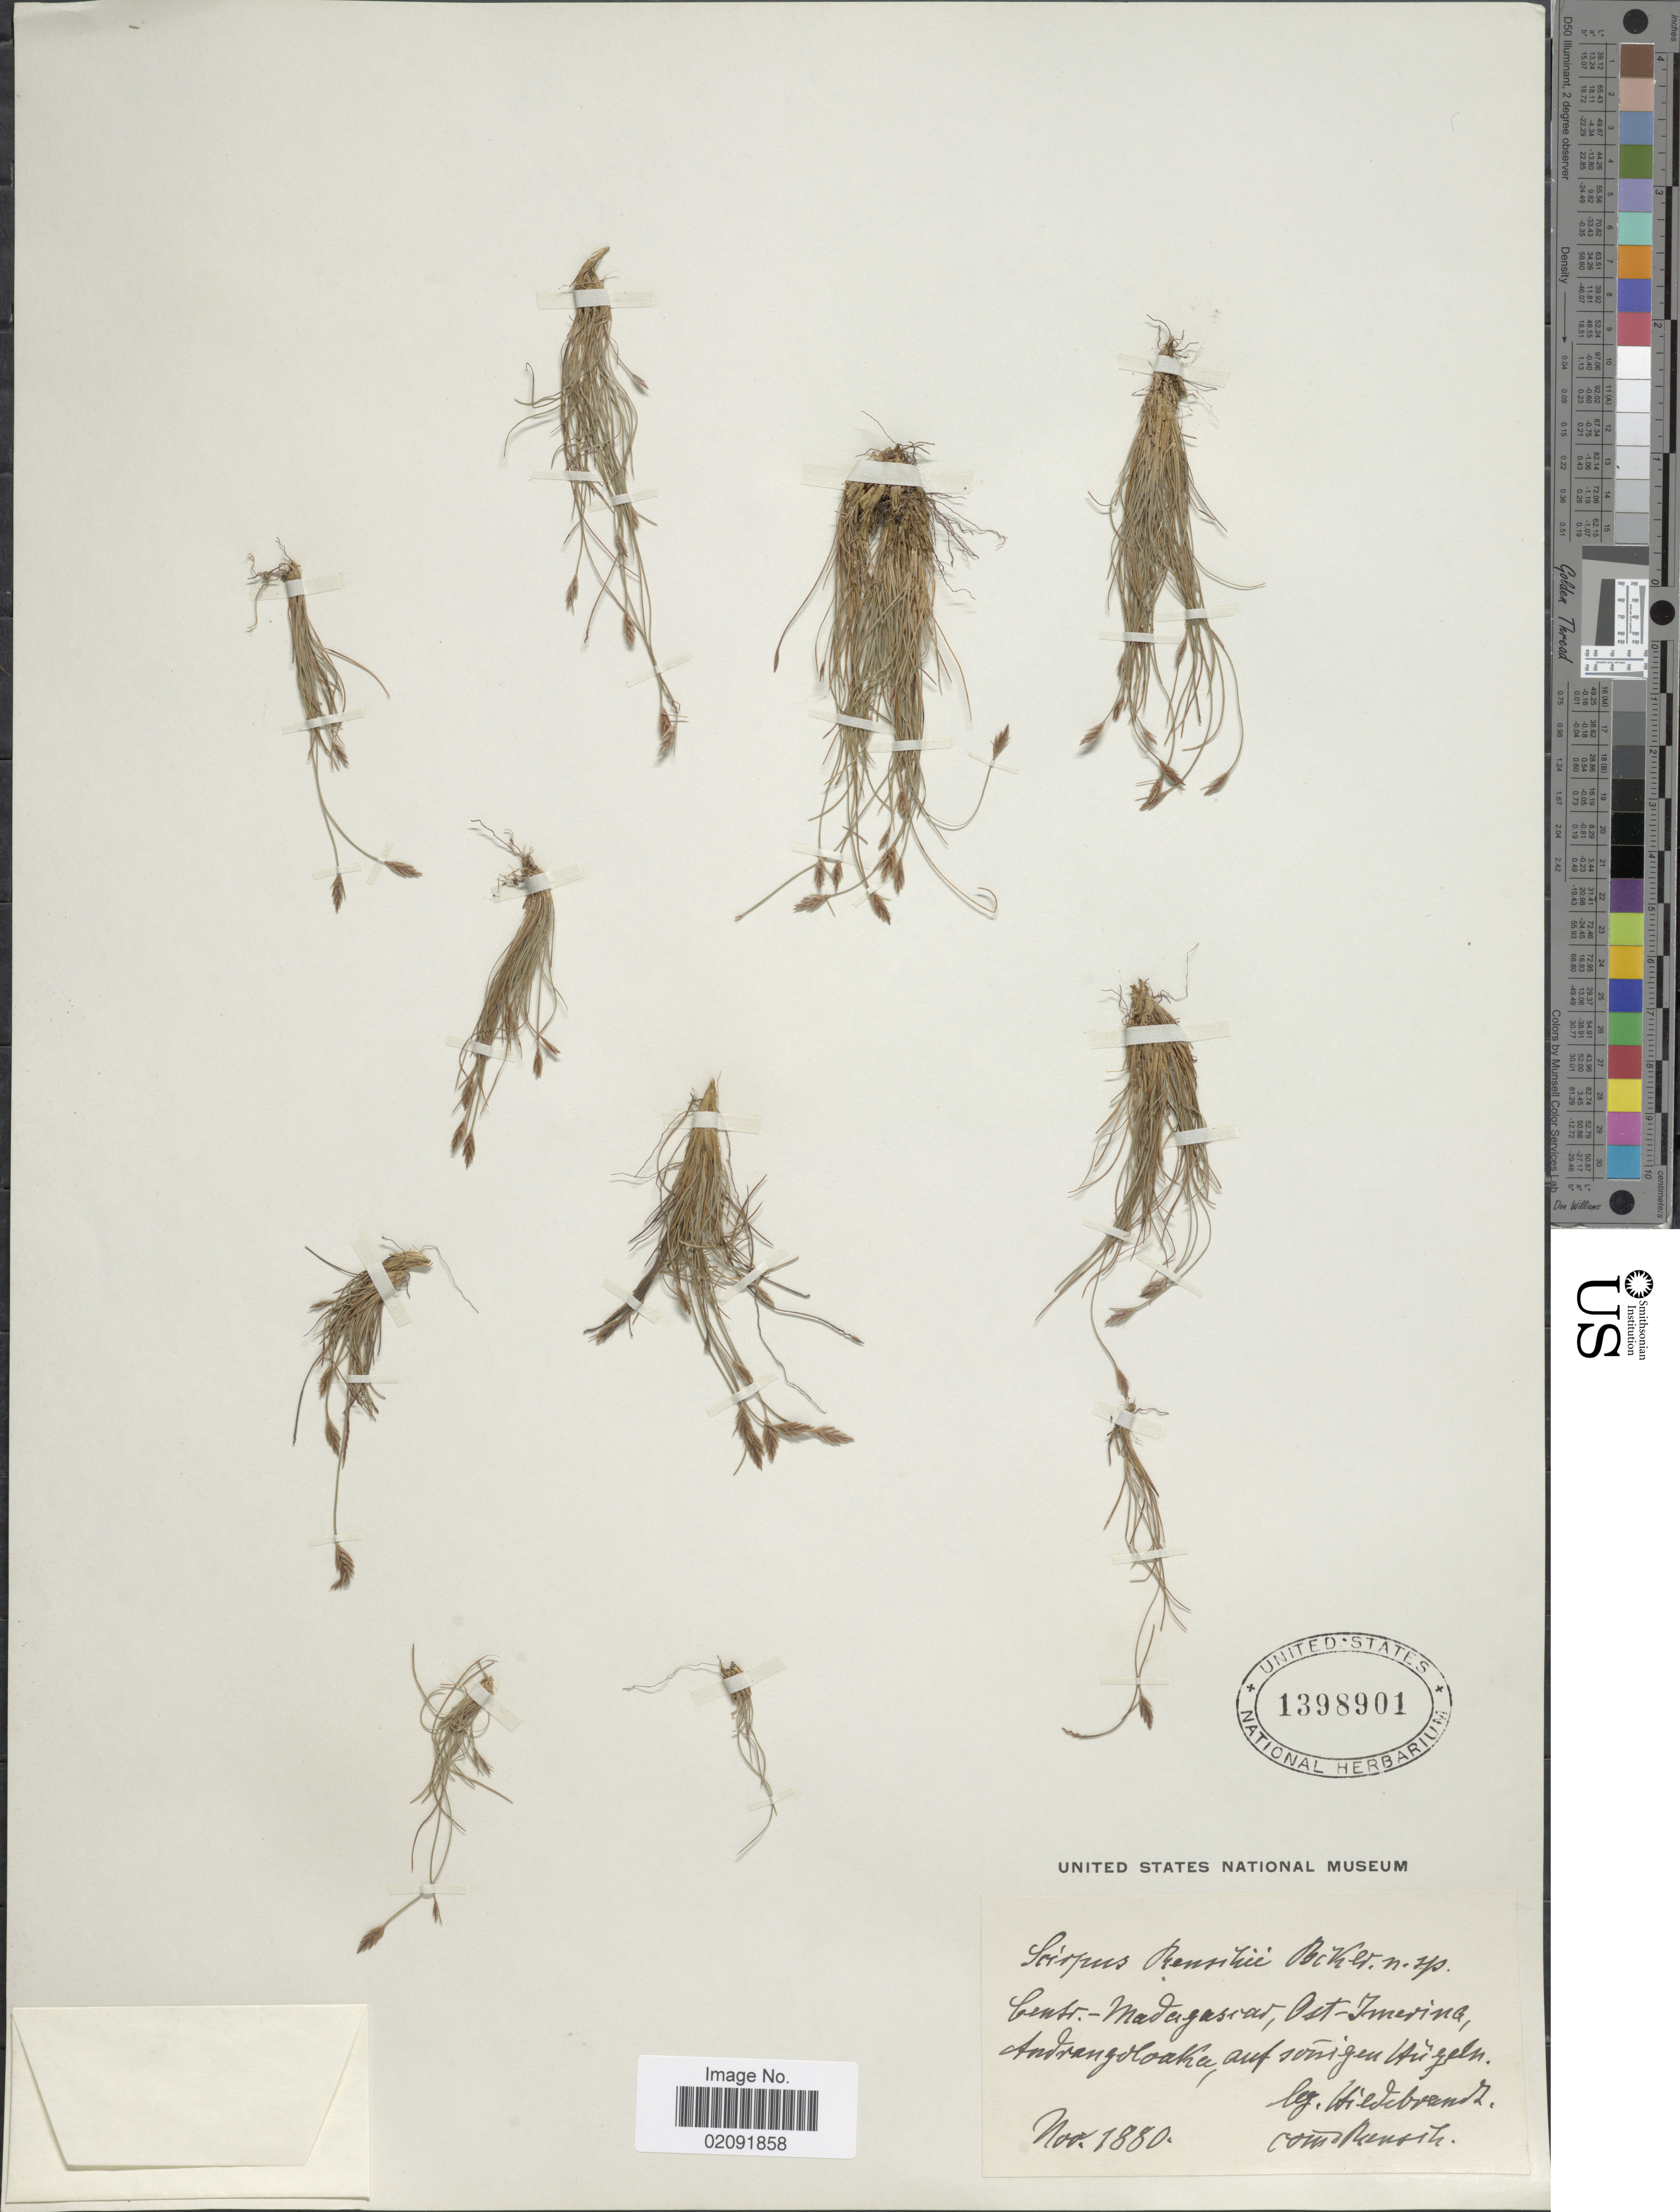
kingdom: Plantae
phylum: Tracheophyta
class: Liliopsida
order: Poales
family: Cyperaceae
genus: Bulbostylis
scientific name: Bulbostylis renschii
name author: (Boeckeler) C.B. Clarke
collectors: J. Hildebrandt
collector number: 1880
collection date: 1880-11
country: Madagascar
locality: Centr-Madagascar, Ost-Imerina, Andrangolaoka auf sönigen Hügeln.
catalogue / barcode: US 1398901